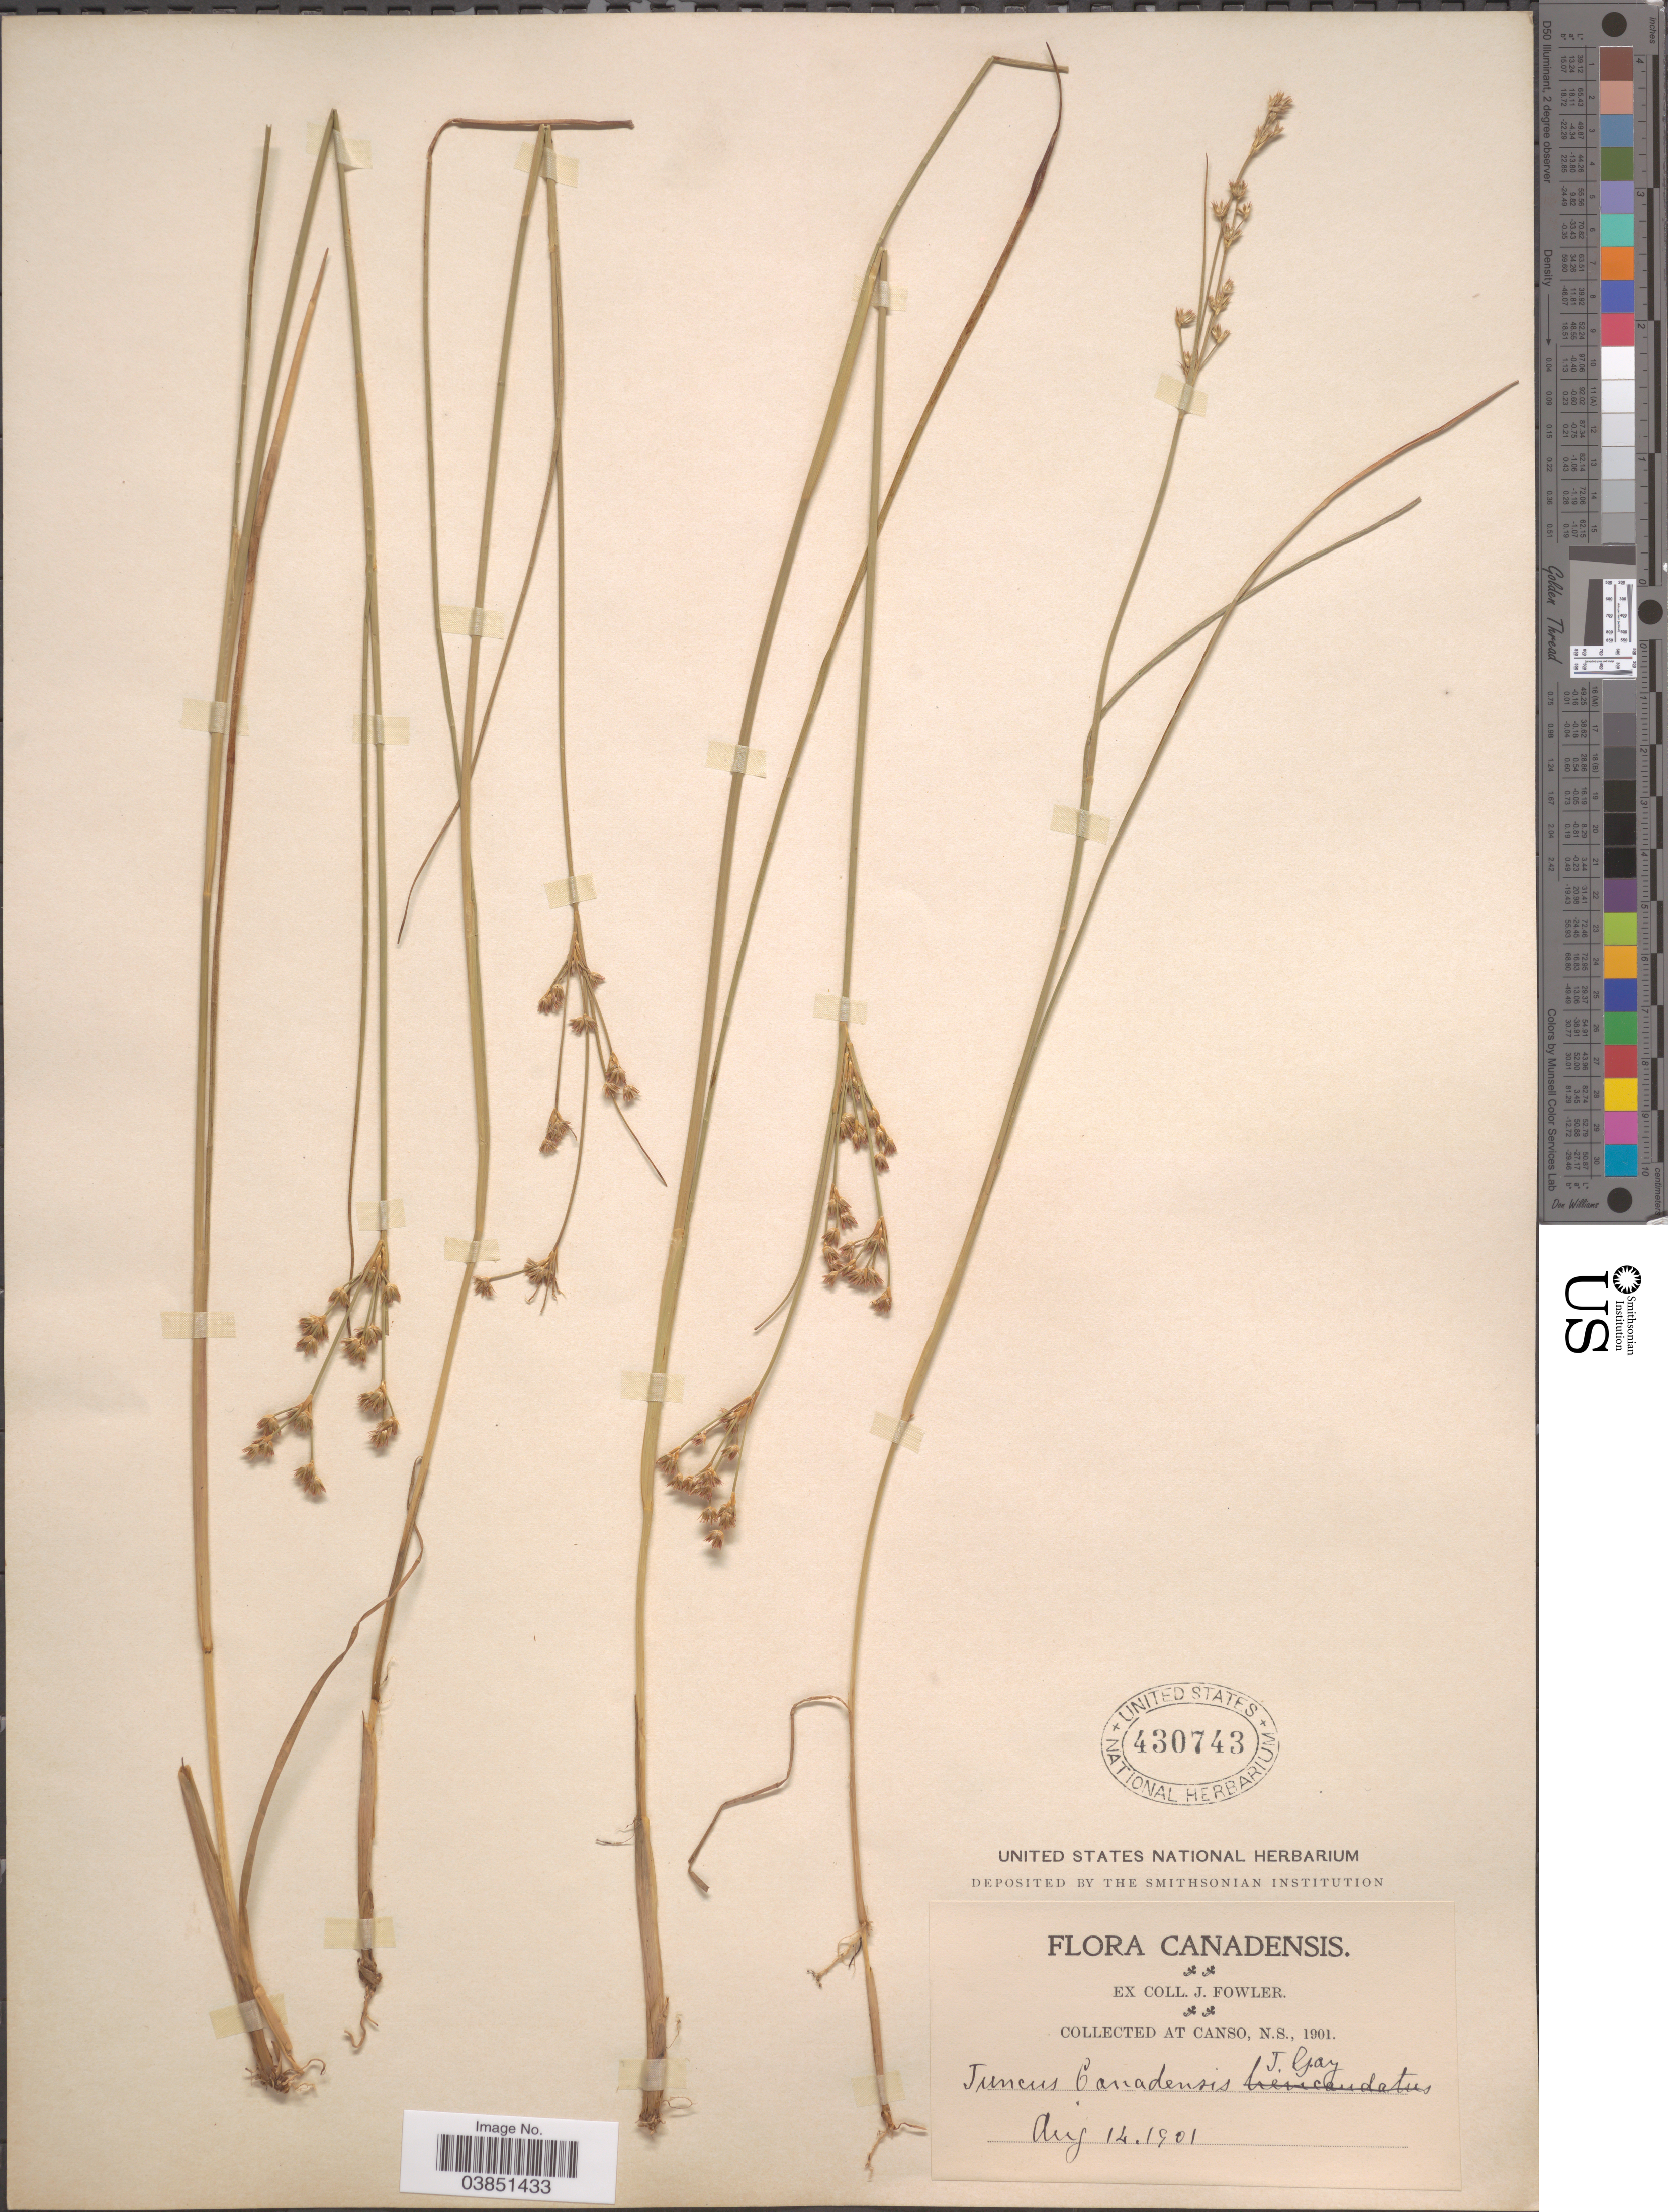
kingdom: Plantae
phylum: Tracheophyta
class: Liliopsida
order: Poales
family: Juncaceae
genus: Juncus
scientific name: Juncus canadensis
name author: J. Gay ex Laharpe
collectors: J. P. Fowler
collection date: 1901-08-14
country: Canada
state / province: Nova Scotia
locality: Canso.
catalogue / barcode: US 430743